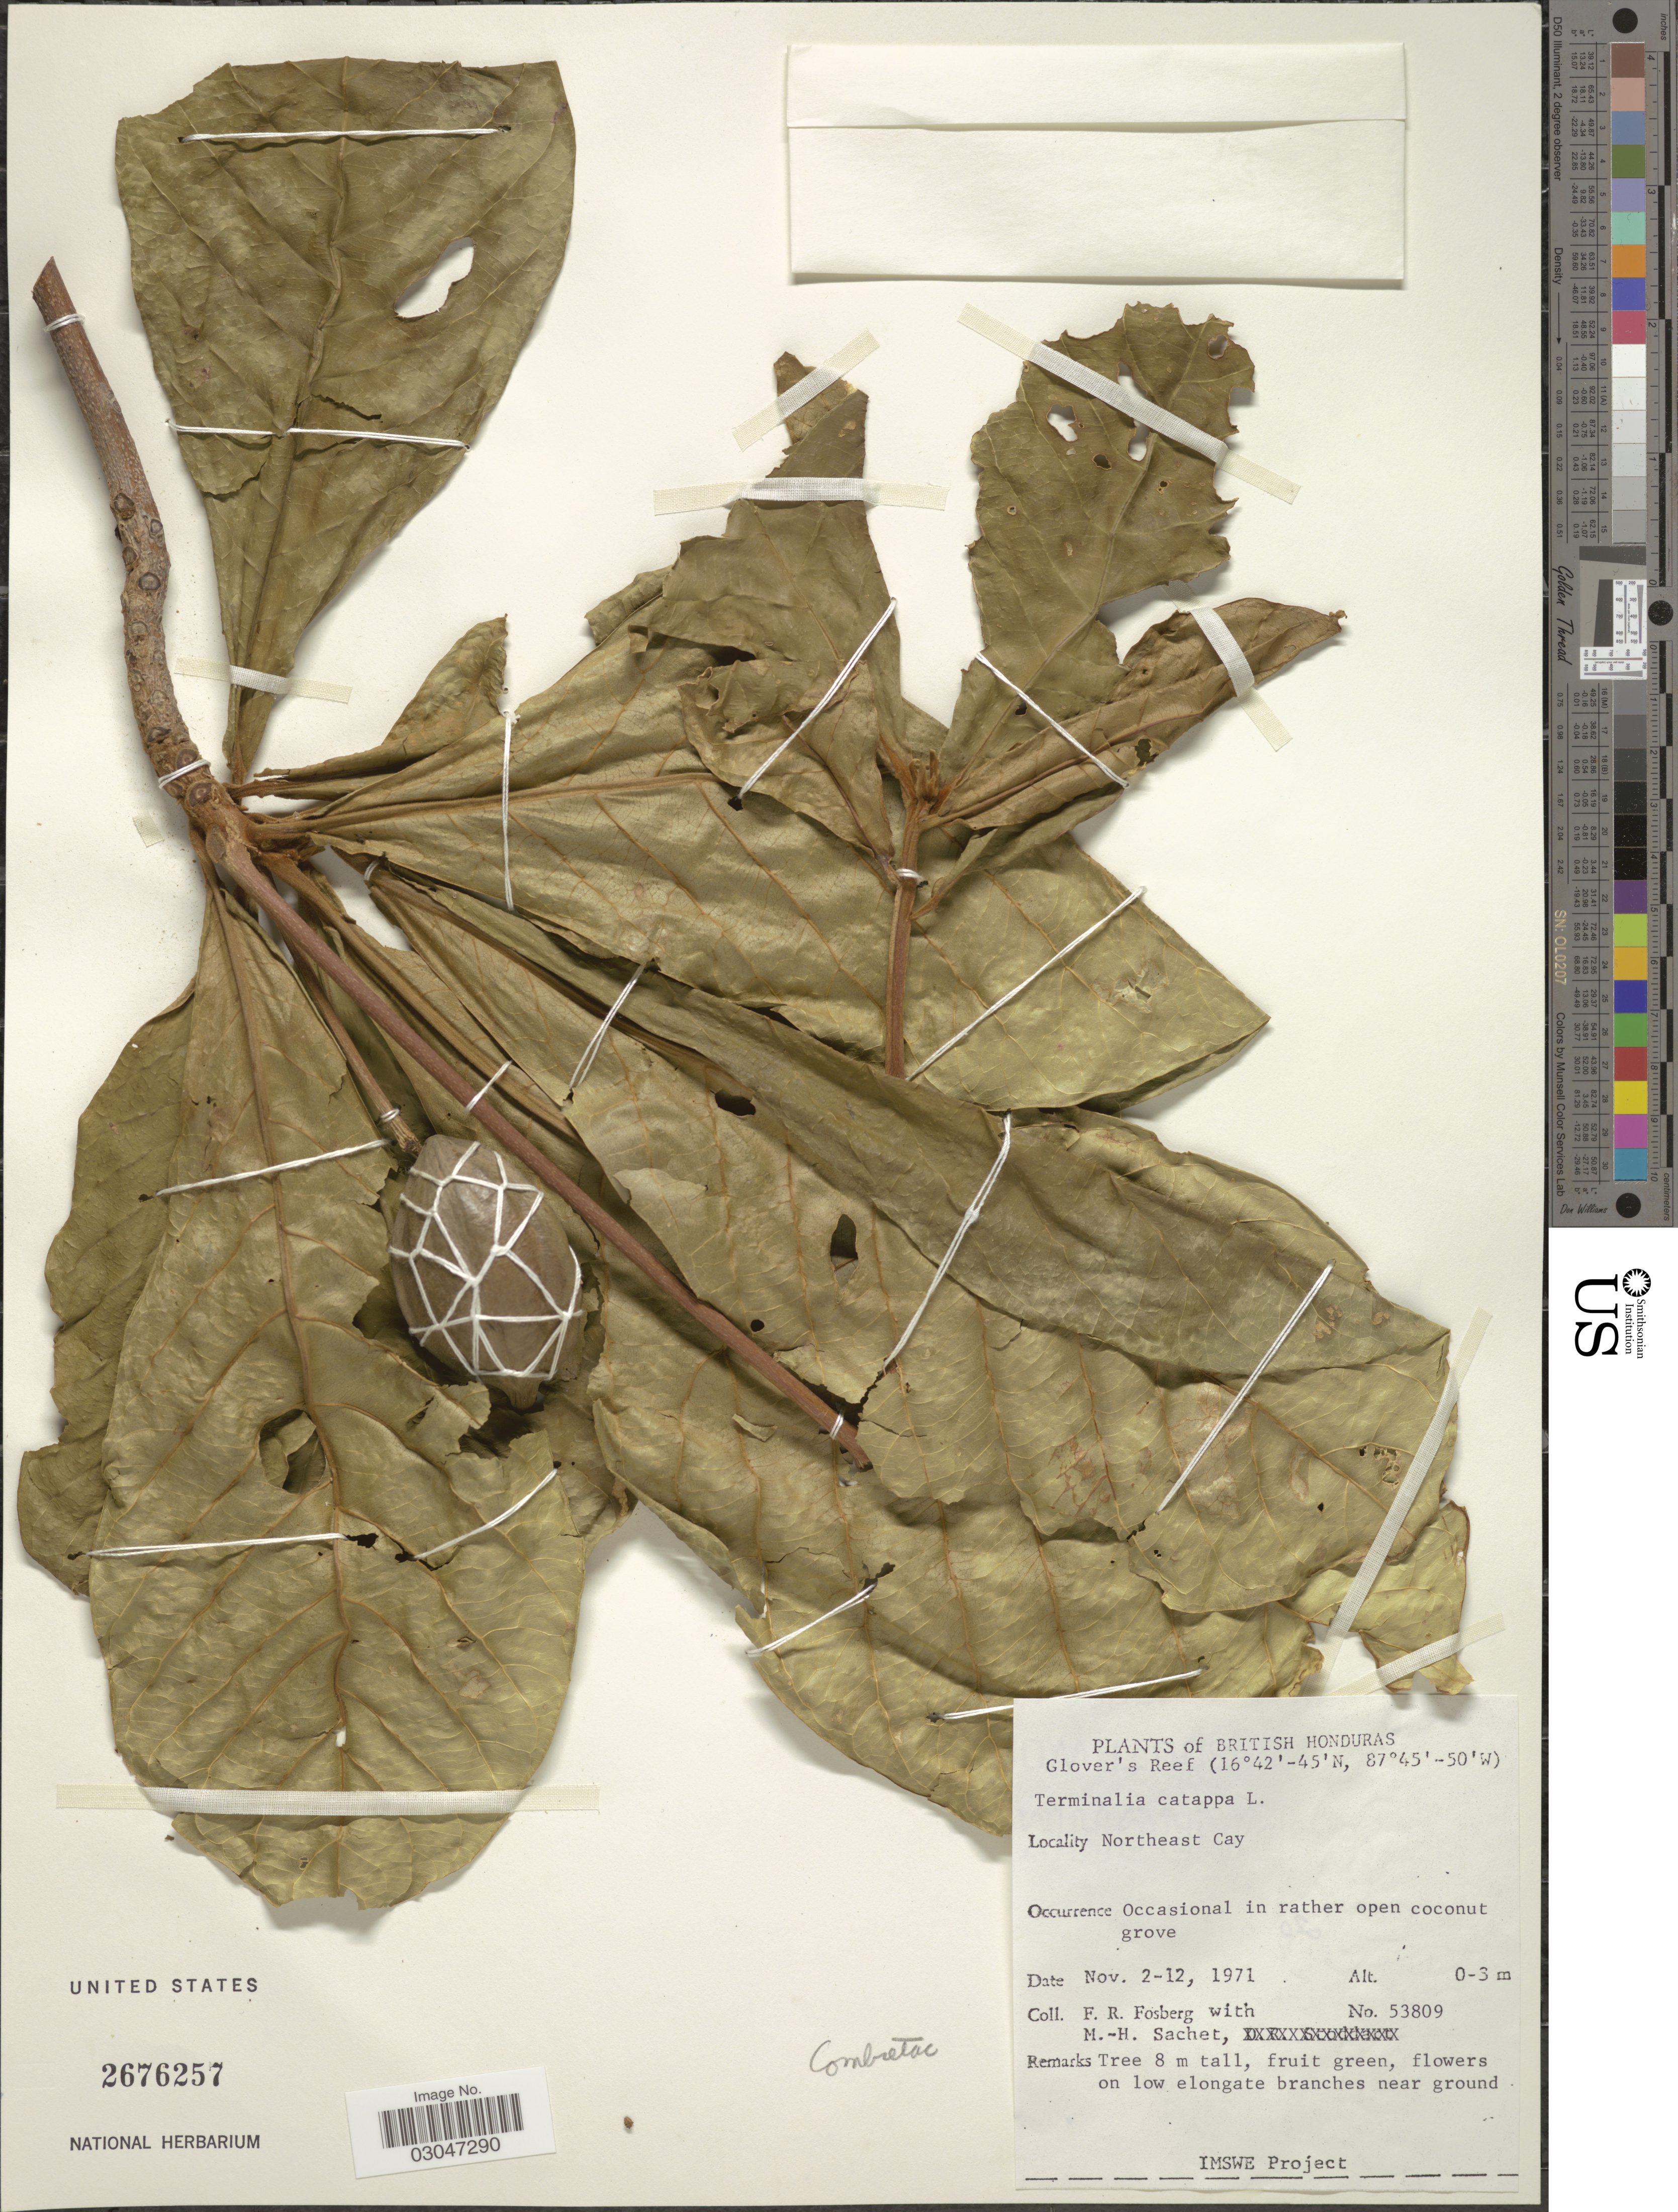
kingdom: Plantae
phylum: Tracheophyta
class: Magnoliopsida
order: Myrtales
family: Combretaceae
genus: Terminalia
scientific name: Terminalia catappa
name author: L.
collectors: F. R. Fosberg & M.-H. Sachet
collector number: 53809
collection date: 1971-11-02/1971-11-12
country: Belize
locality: British Honduras. Glover's Reef. Northeast Cay.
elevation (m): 0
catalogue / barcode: US 2676257